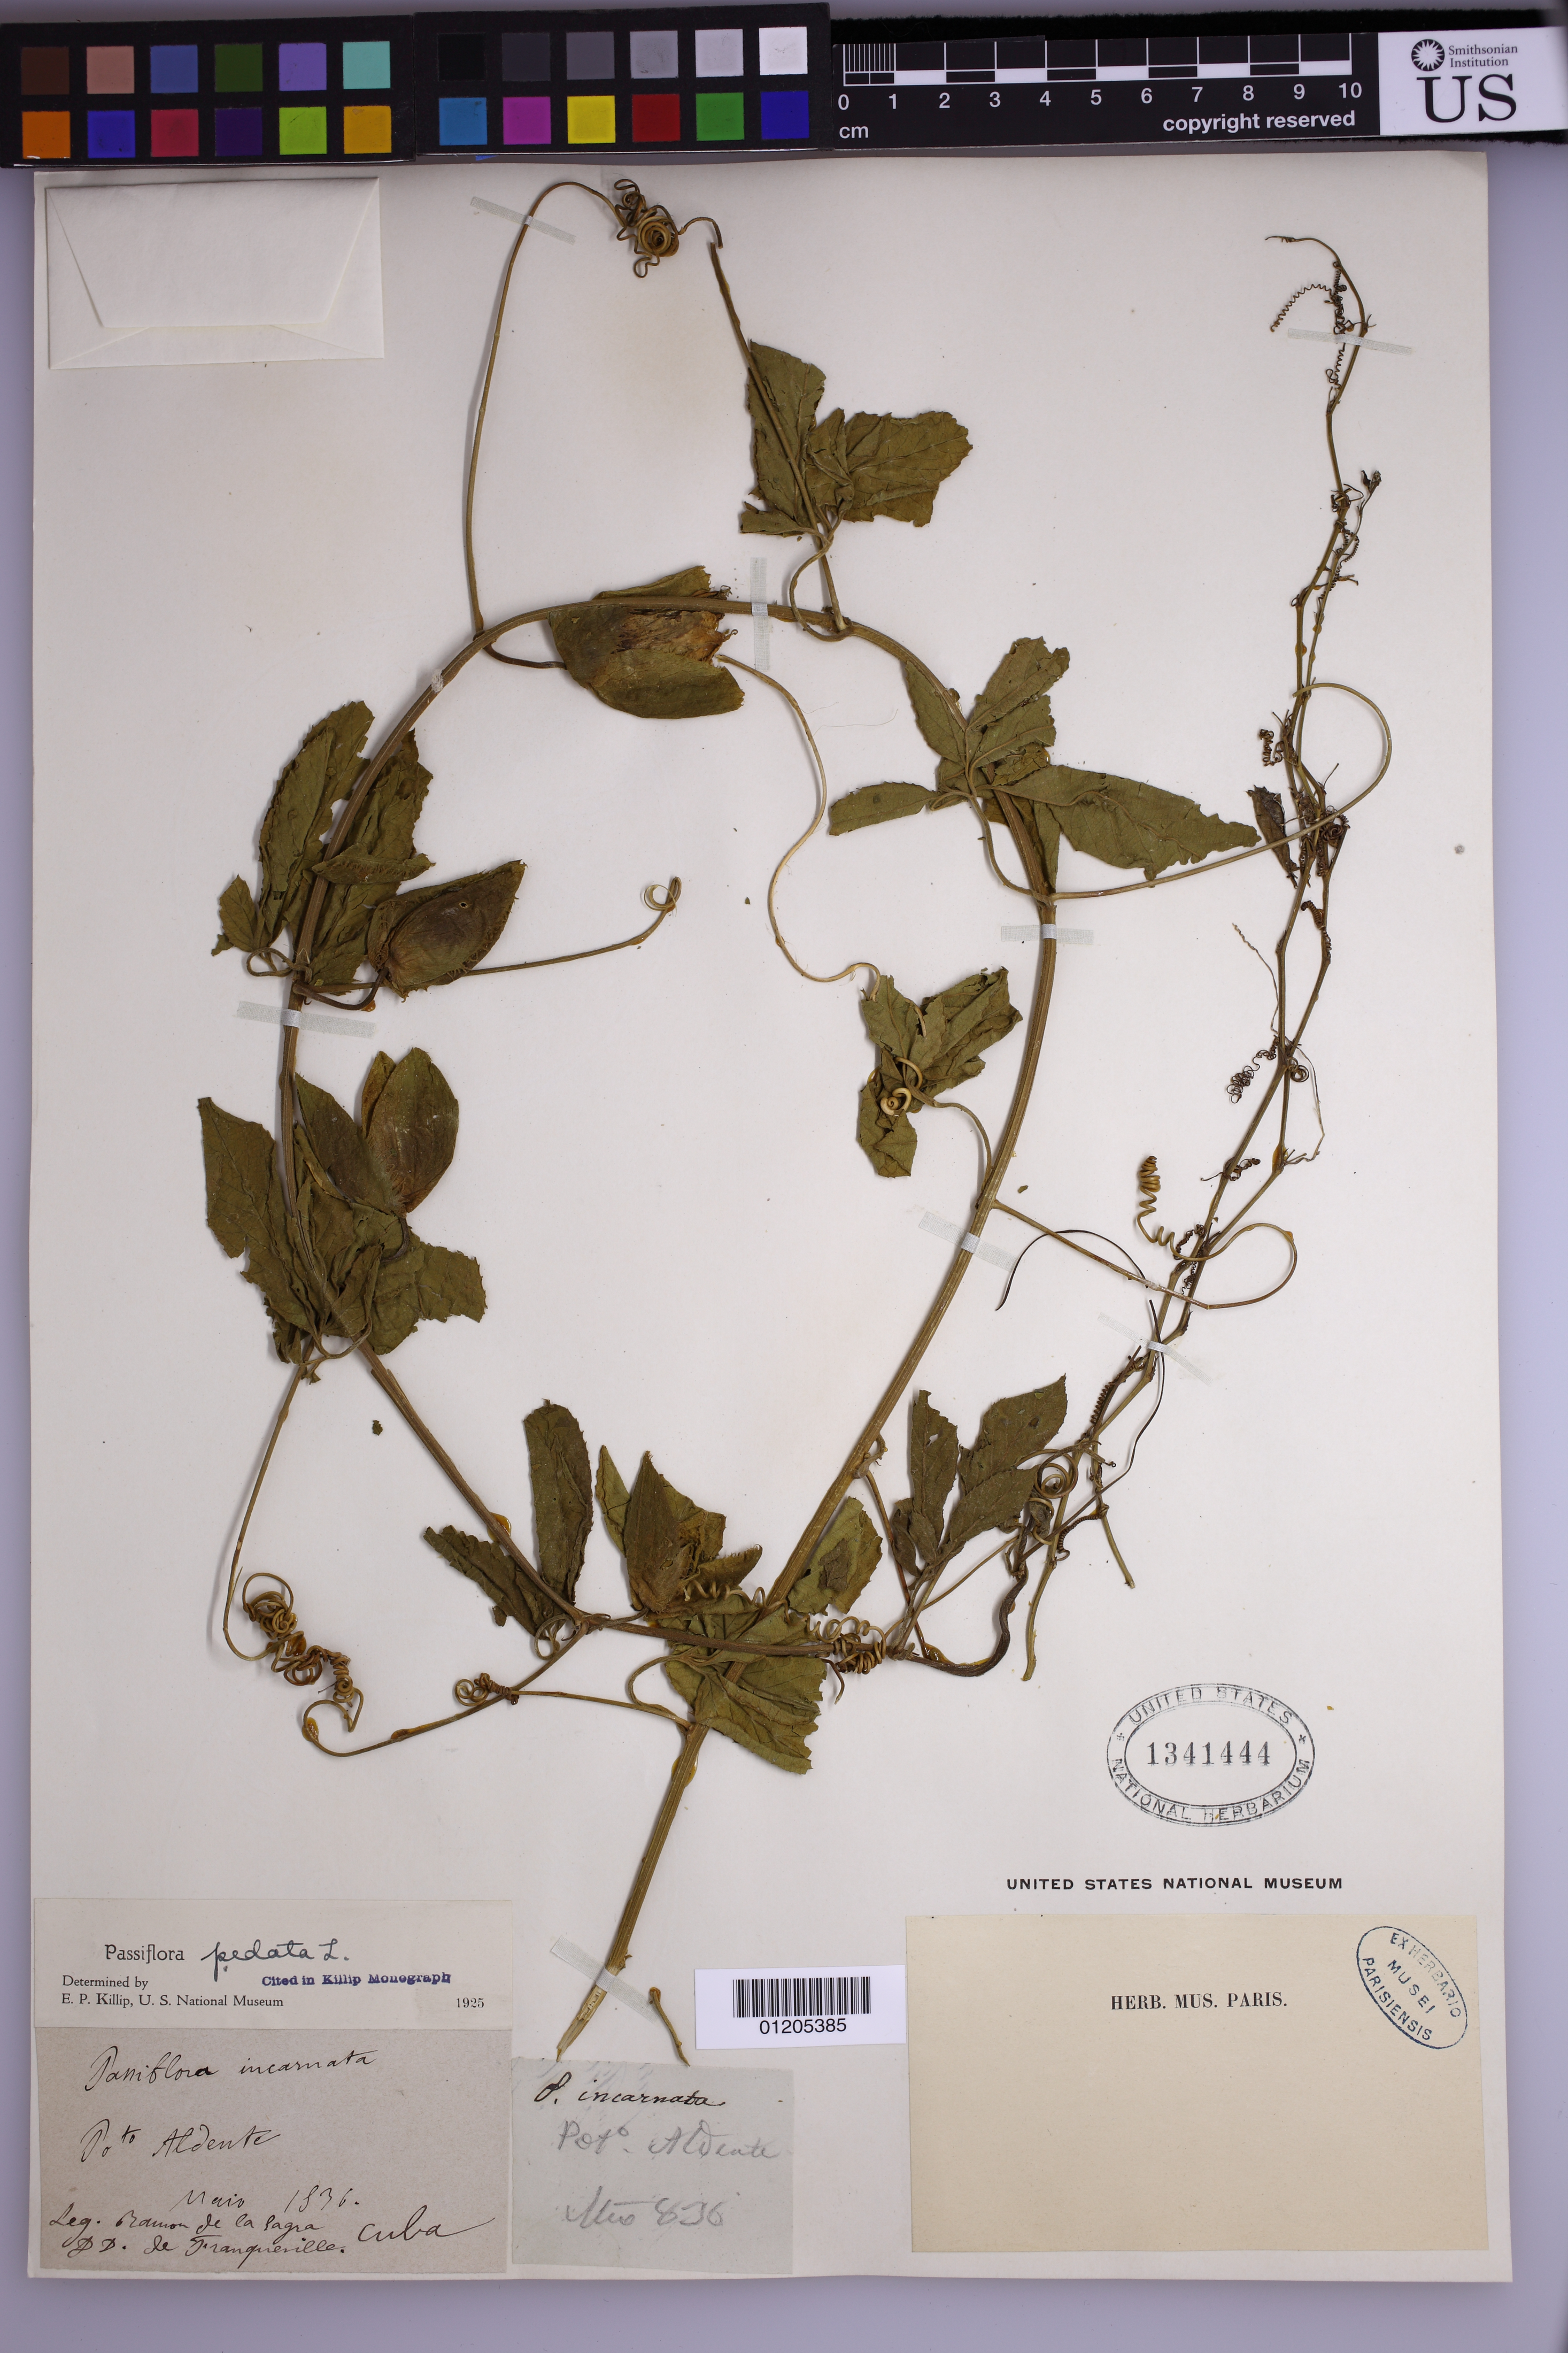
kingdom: Plantae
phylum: Tracheophyta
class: Magnoliopsida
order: Malpighiales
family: Passifloraceae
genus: Passiflora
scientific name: Passiflora pedata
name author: L.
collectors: B. de la Pagra & D. D. Franqueville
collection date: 1836-05-01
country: Cuba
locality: Aldente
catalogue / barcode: US 1341444